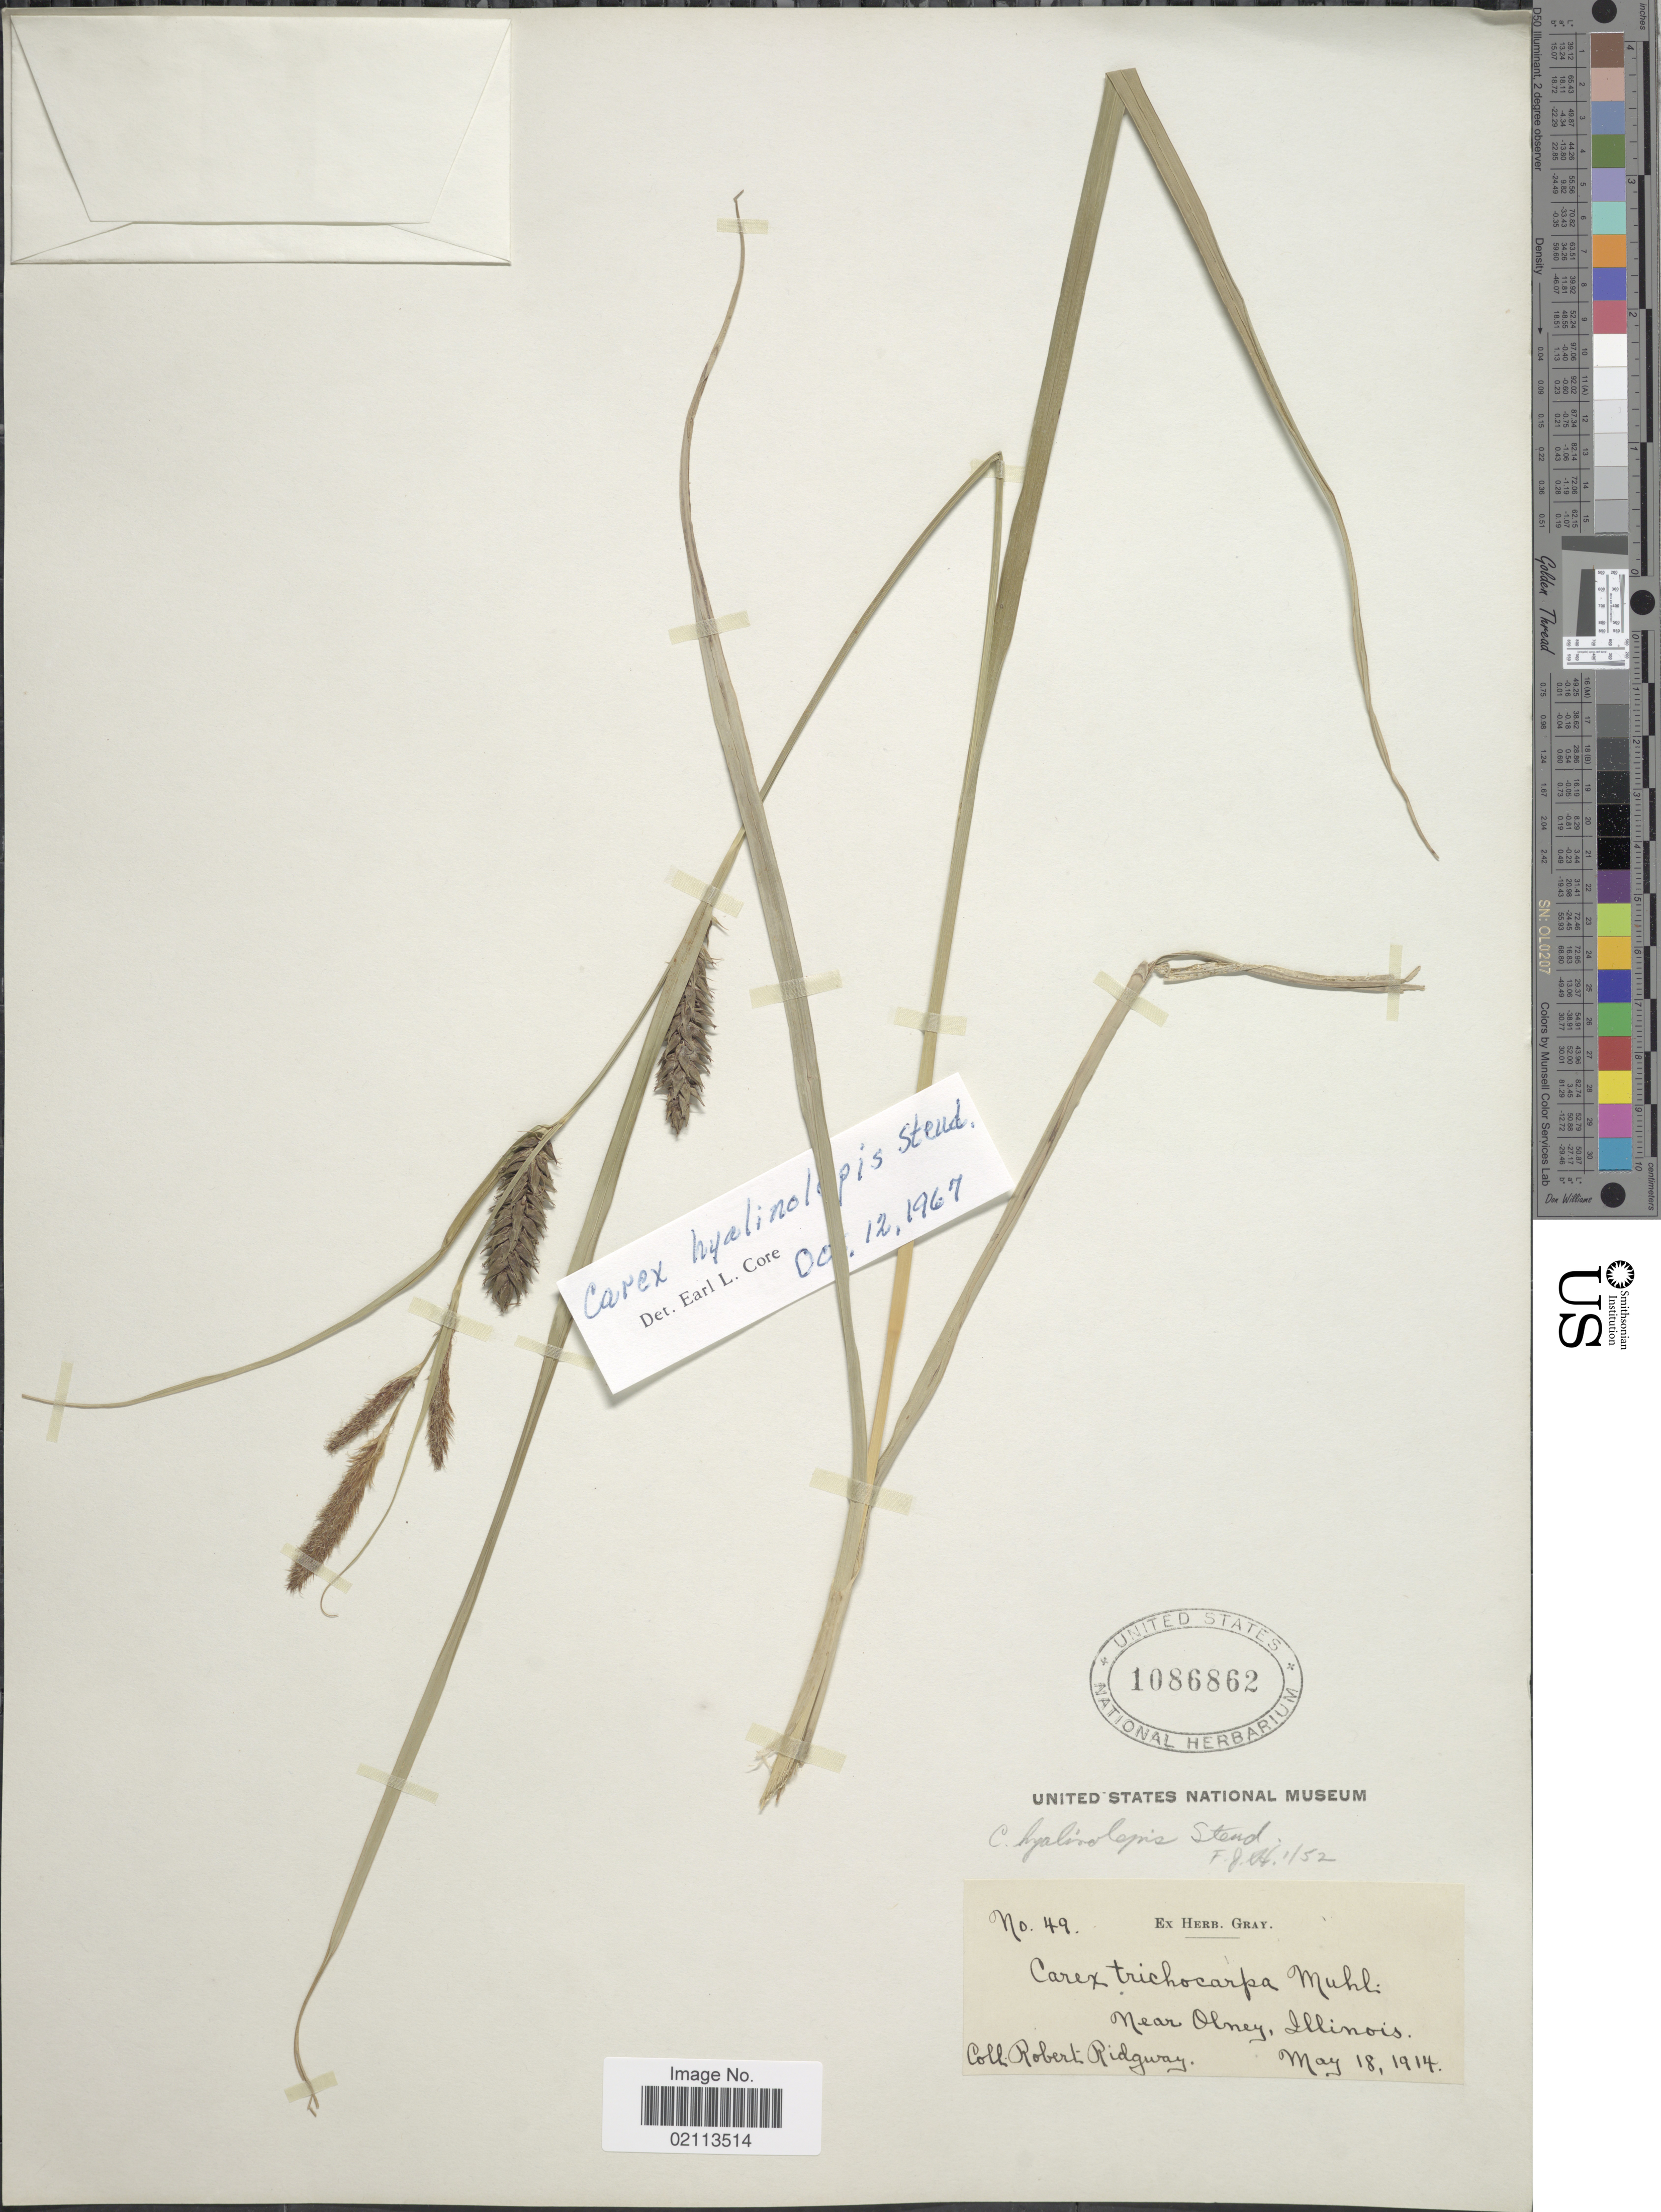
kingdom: Plantae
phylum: Tracheophyta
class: Liliopsida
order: Poales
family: Cyperaceae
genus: Carex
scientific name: Carex hyalinolepis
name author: Steud.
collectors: R. Ridgway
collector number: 49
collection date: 1914-05-18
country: United States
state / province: Illinois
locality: Near Olney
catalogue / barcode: US 1086862